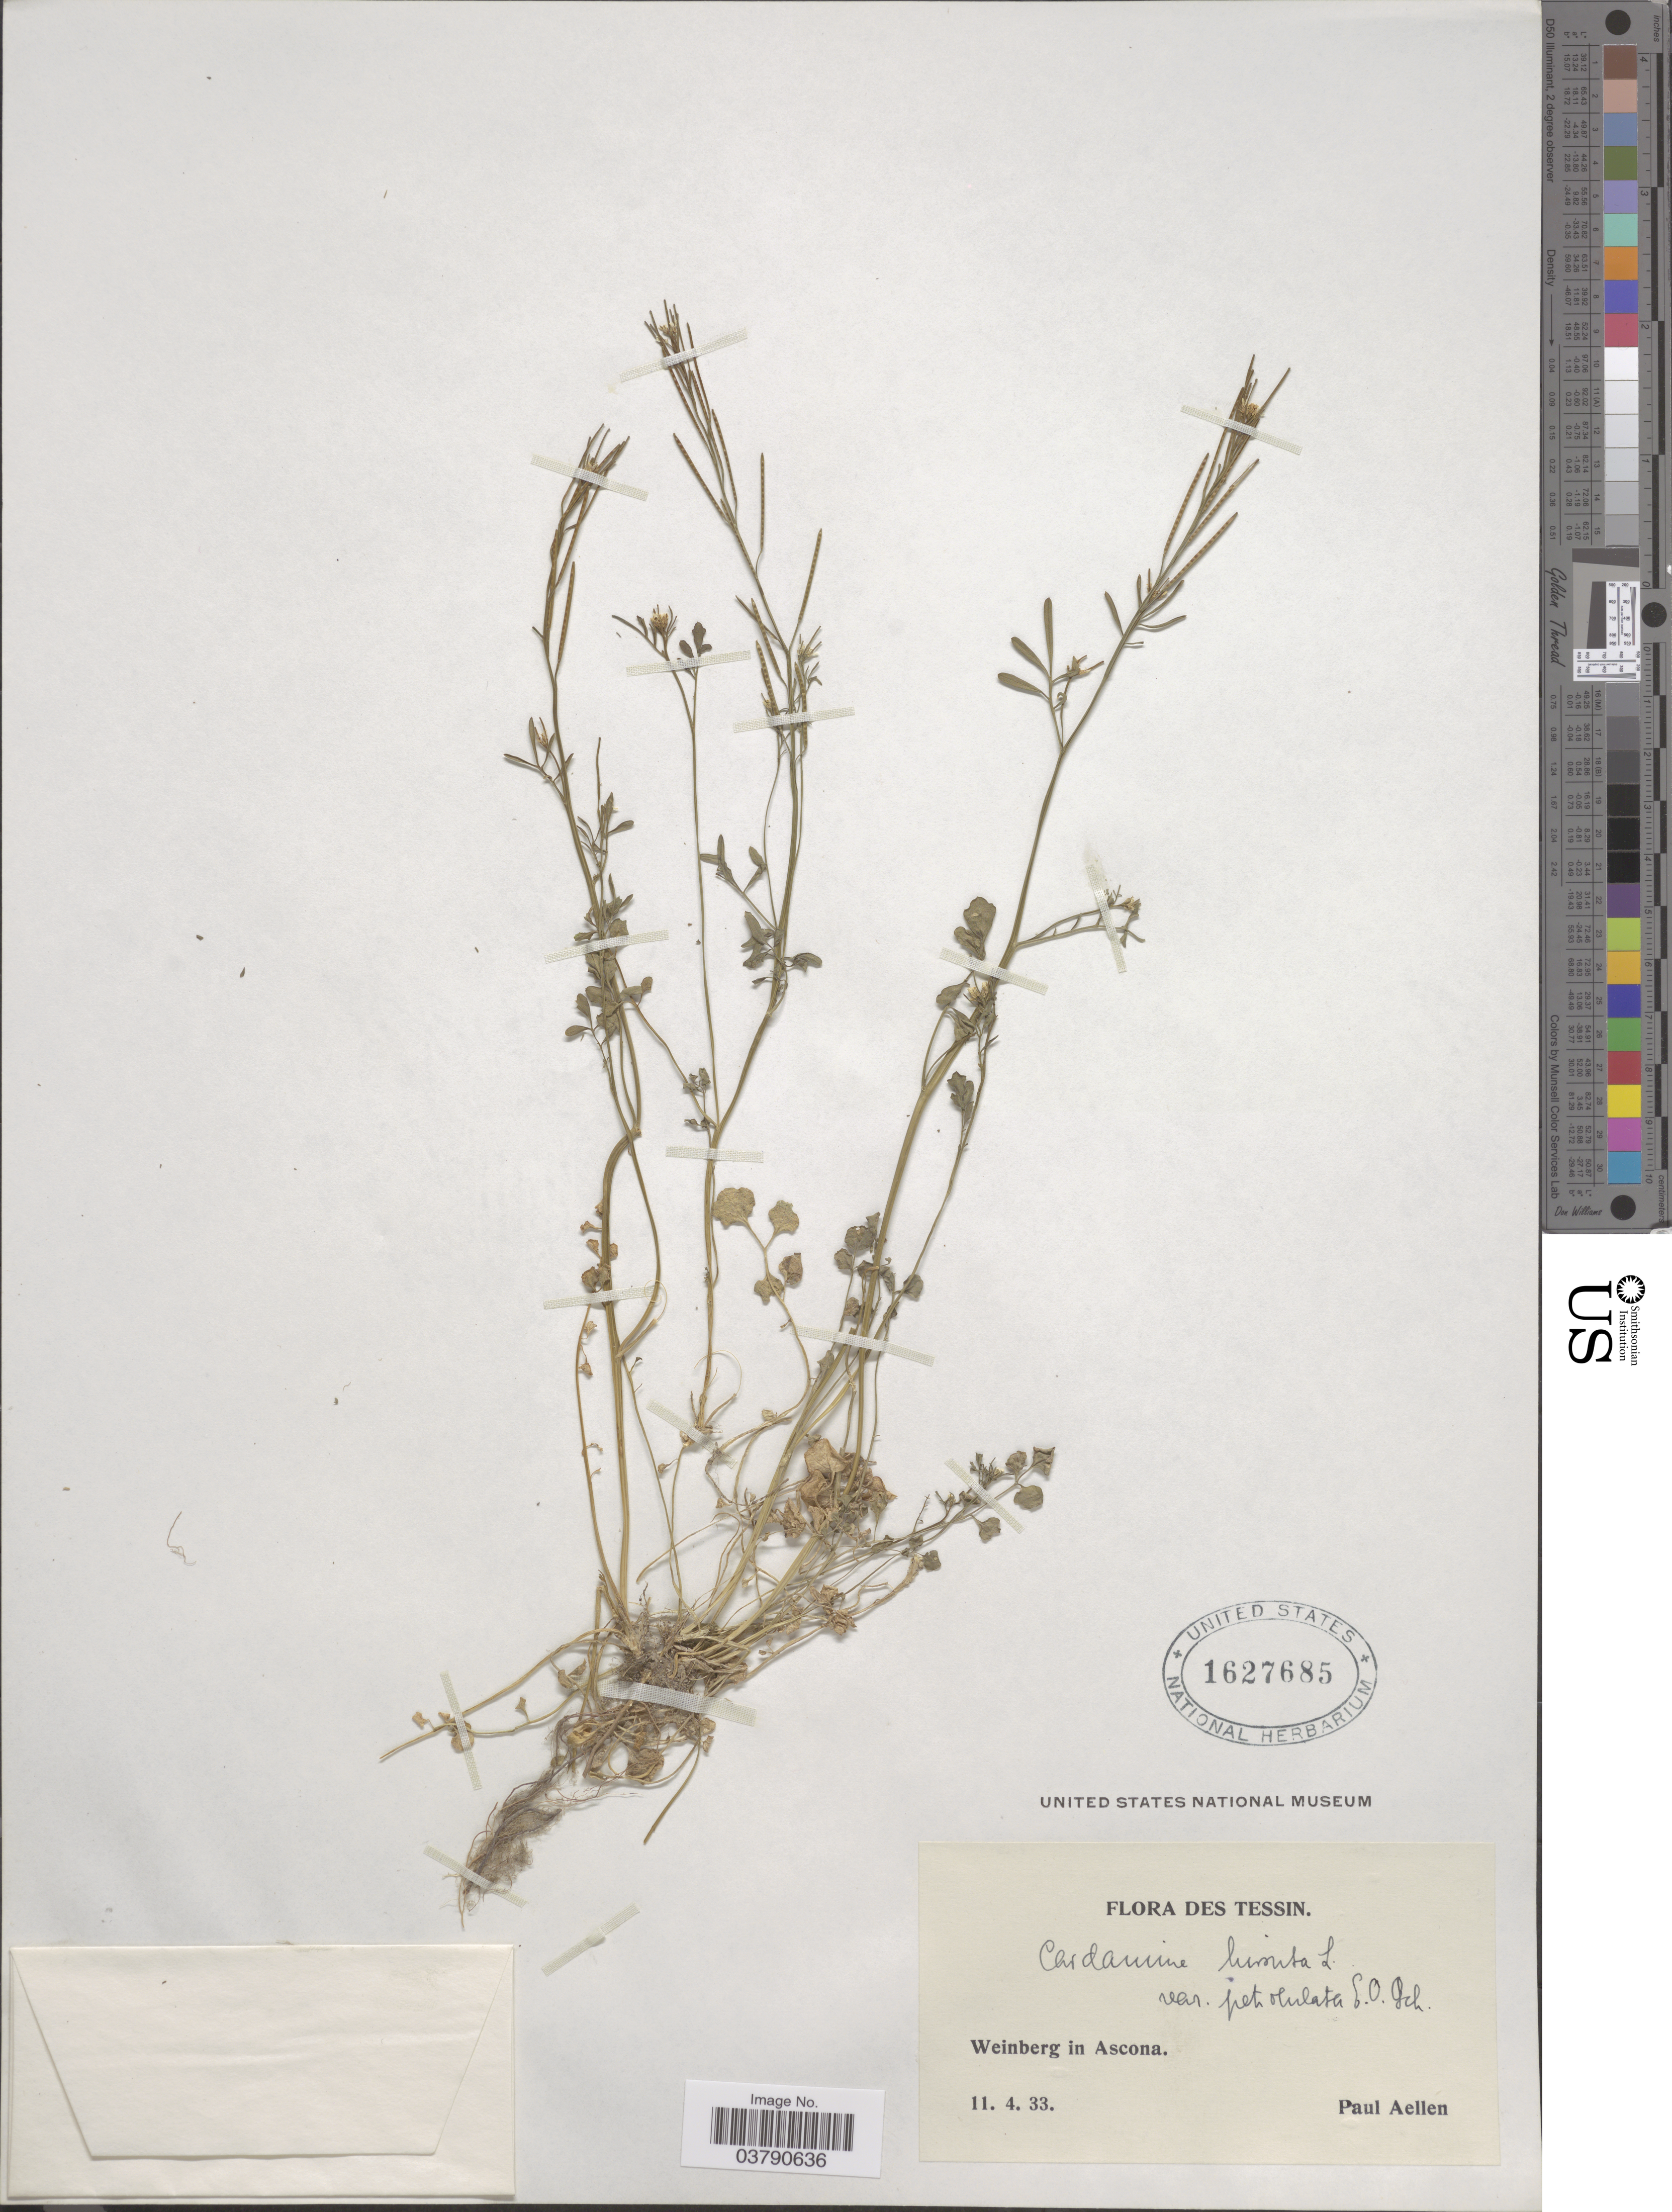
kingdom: Plantae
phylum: Tracheophyta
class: Magnoliopsida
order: Brassicales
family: Brassicaceae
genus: Cardamine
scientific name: Cardamine hirsuta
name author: L.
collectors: P. Aellen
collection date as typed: Transcribed d/m/y: 11/4/33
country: Switzerland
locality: Tessin. Weinberg in Ascona.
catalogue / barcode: US 1627685